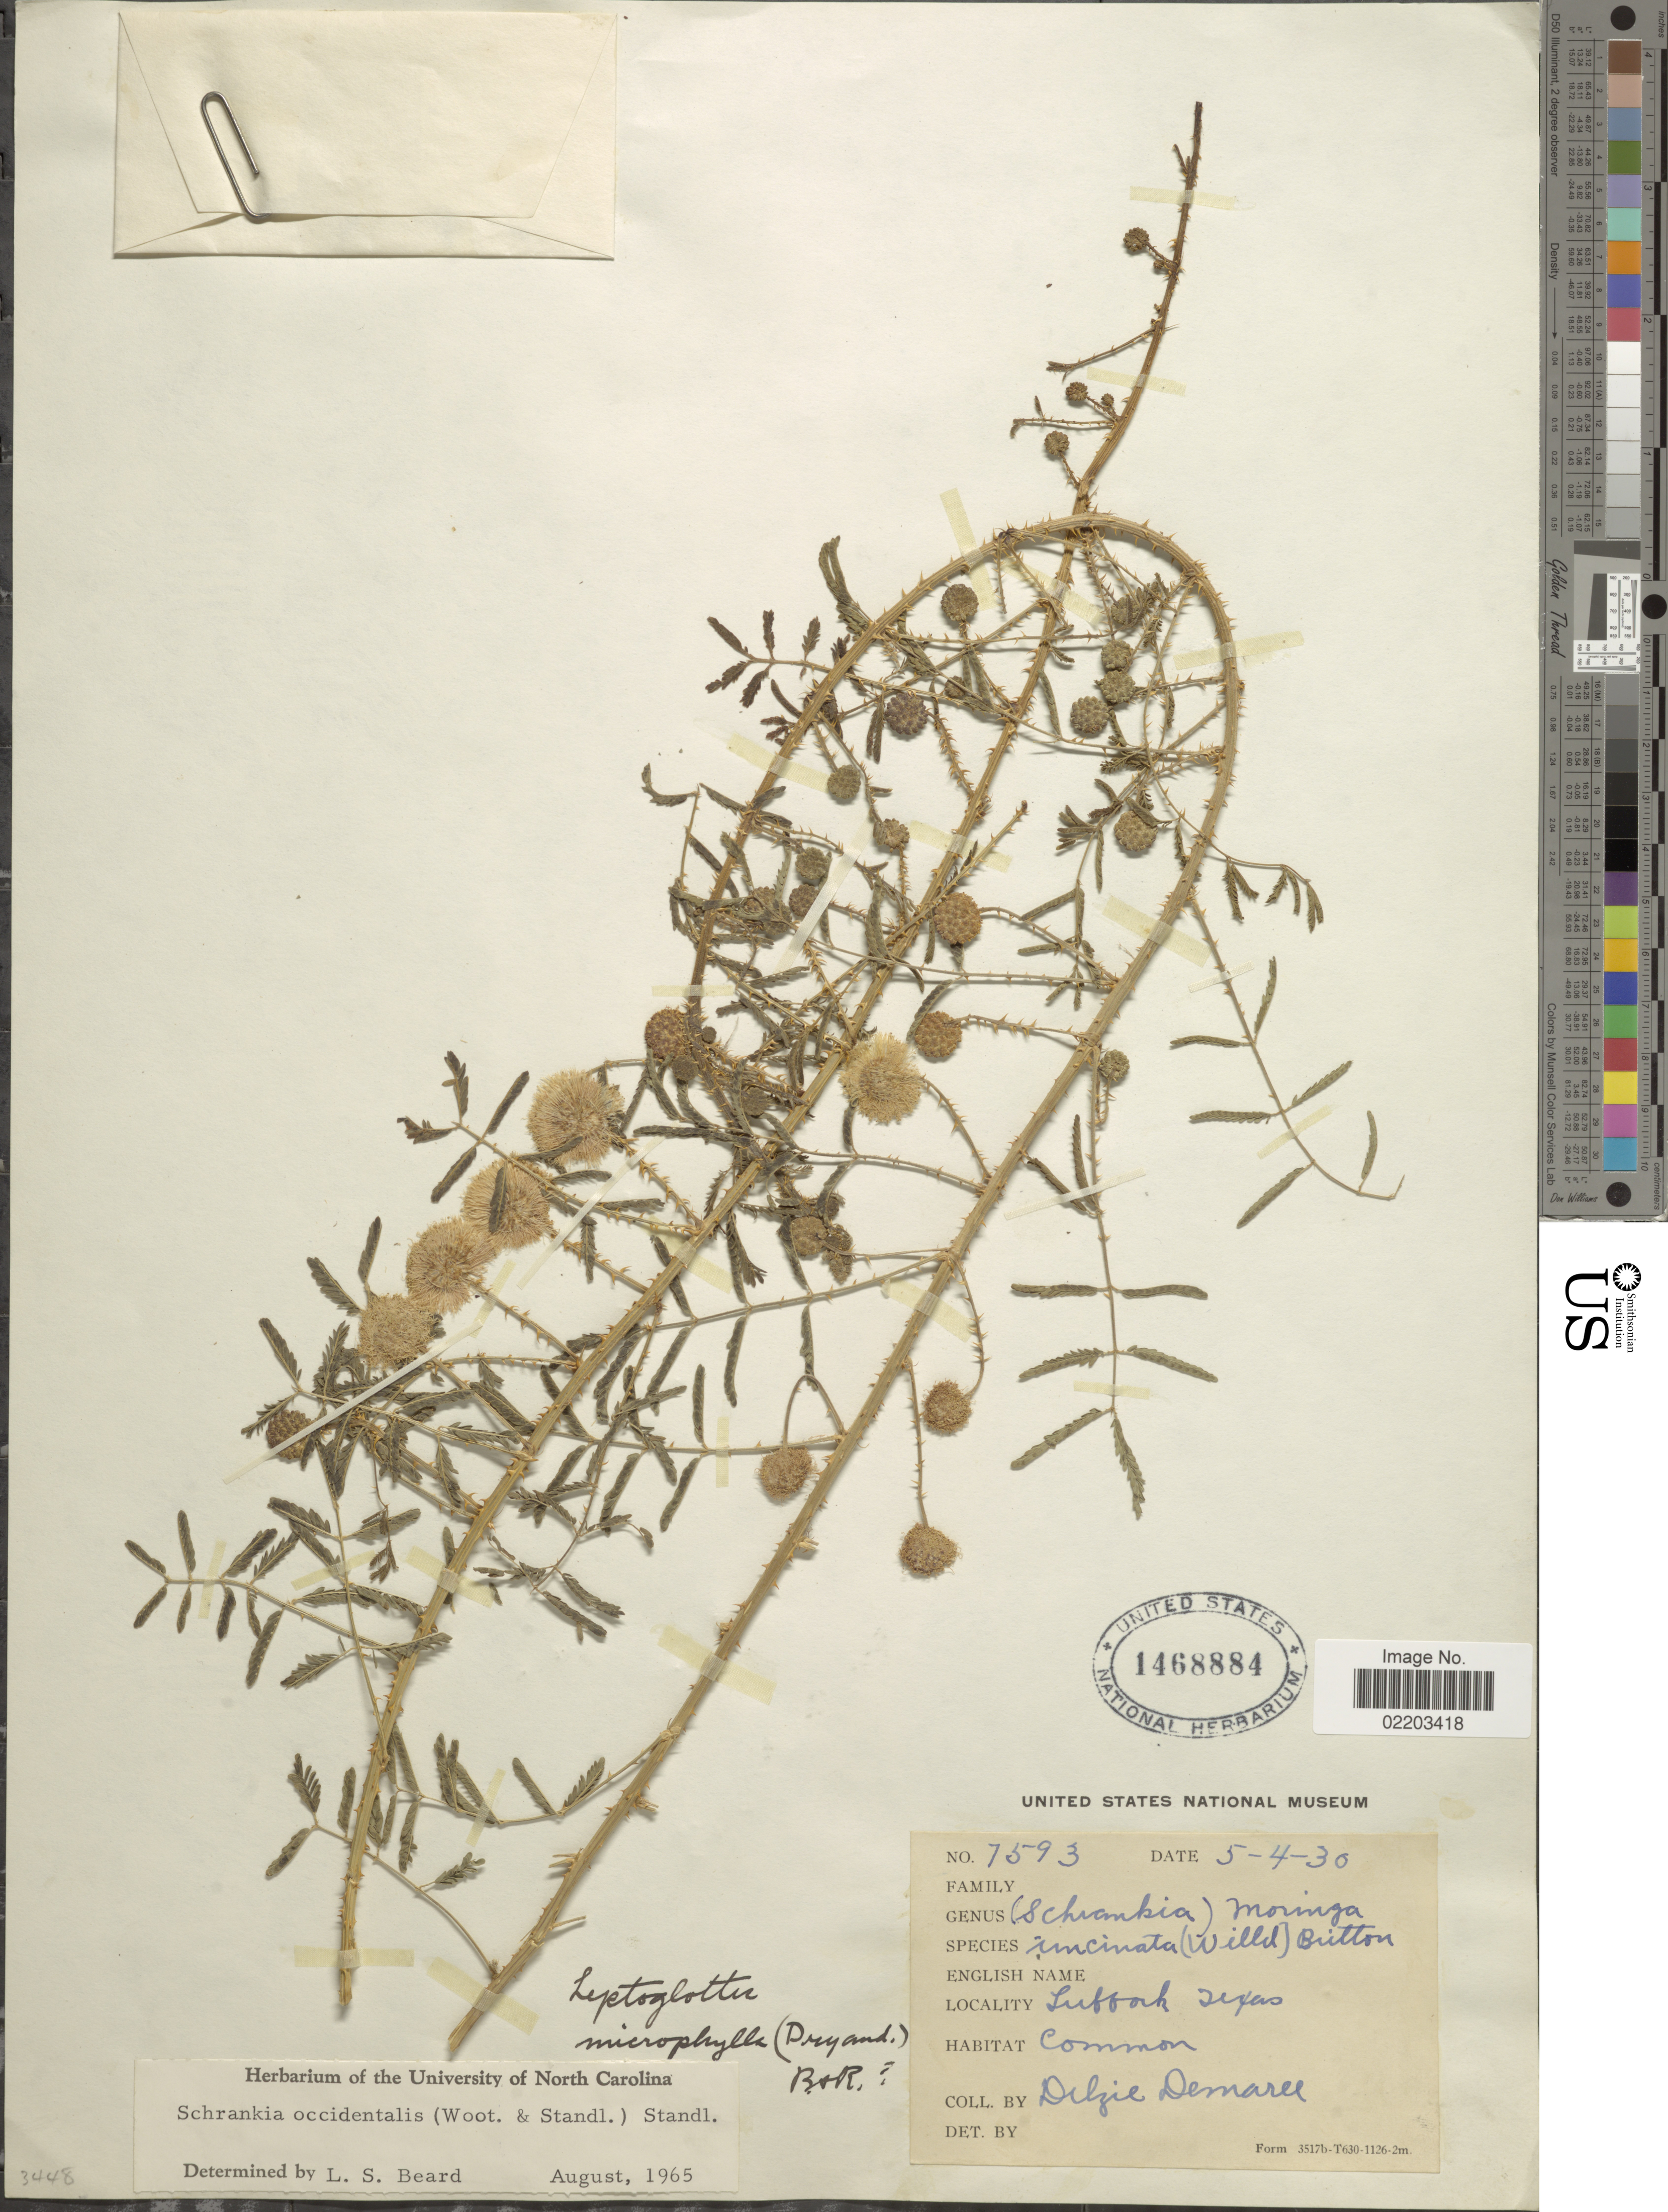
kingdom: Plantae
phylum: Tracheophyta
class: Magnoliopsida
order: Fabales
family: Fabaceae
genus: Mimosa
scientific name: Mimosa rupertiana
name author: B.L. Turner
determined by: Strong, M. T., (US), Smithsonian Institution - National Museum of Natural History (UNITED STATES)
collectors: D. Demaree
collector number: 7593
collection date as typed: Transcribed d/m/y: 4/5/30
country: United States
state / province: Texas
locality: Lubbock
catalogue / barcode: US 1468884